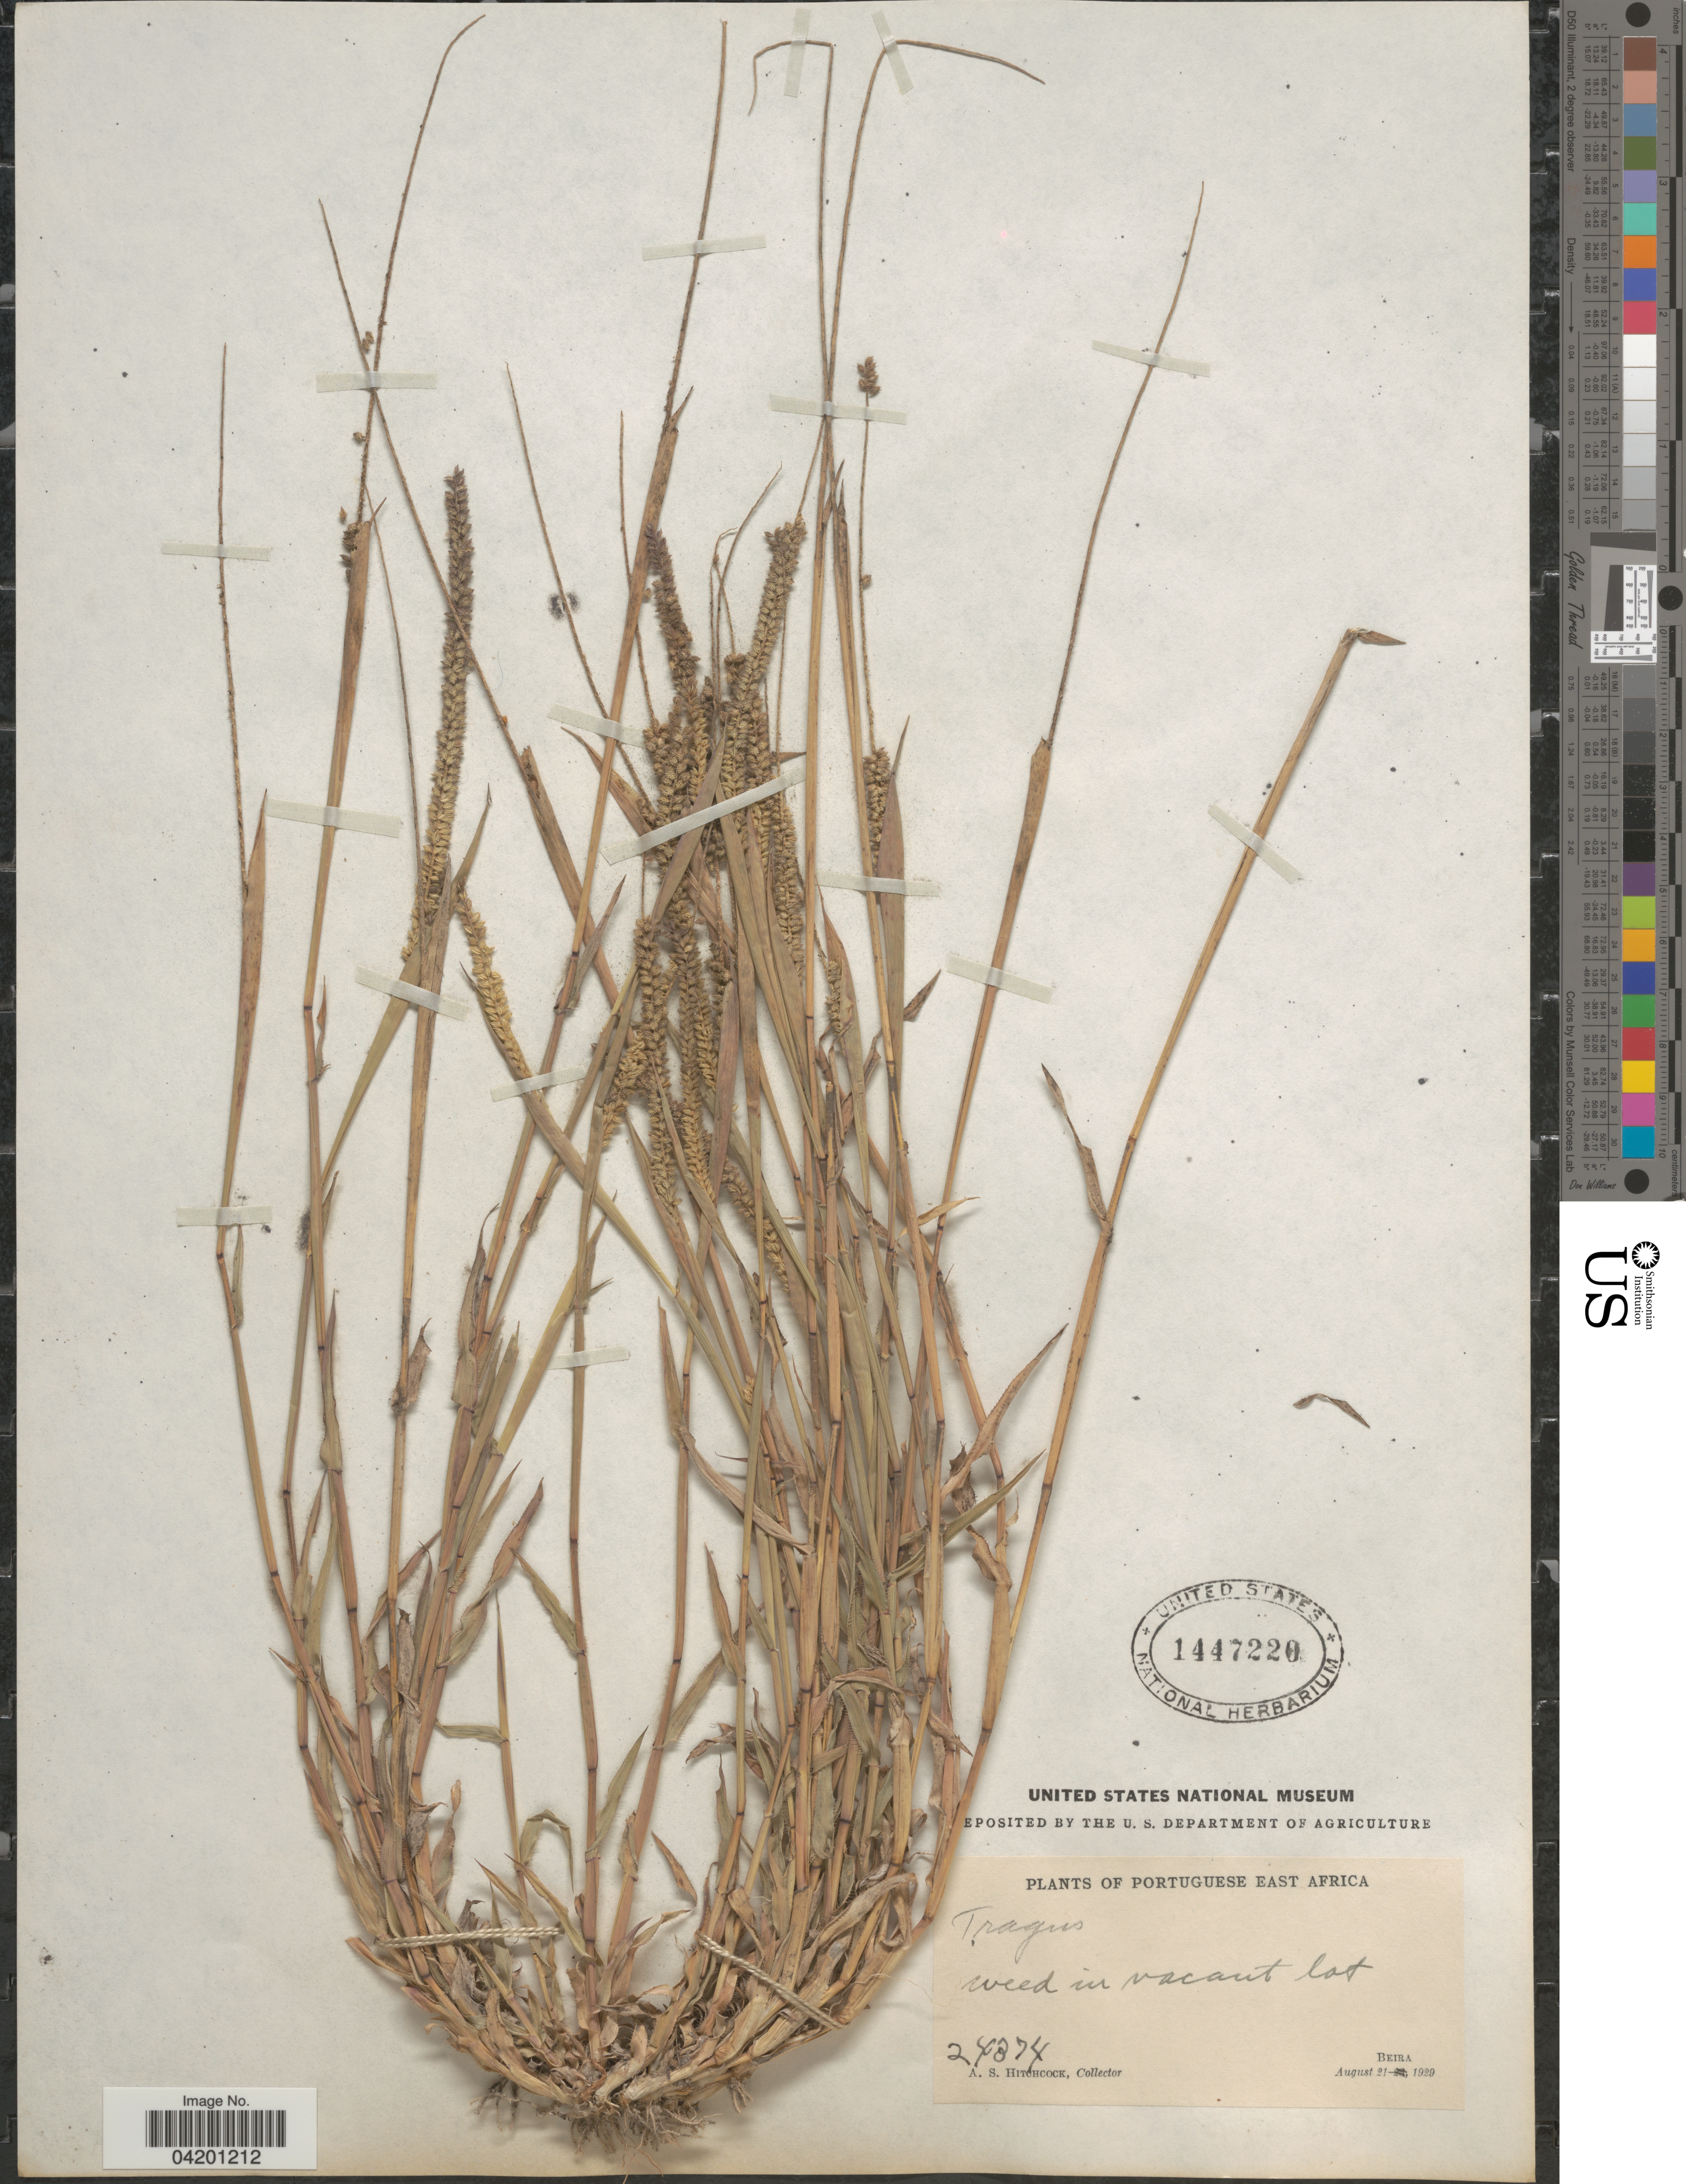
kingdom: Plantae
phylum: Tracheophyta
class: Liliopsida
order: Poales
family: Poaceae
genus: Tragus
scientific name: Tragus berteronianus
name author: Schult.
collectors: A. Hichcock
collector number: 24374*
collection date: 1929-08-21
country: Mozambique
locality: Portuguese East Africa. Beira.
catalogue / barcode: US 1447220